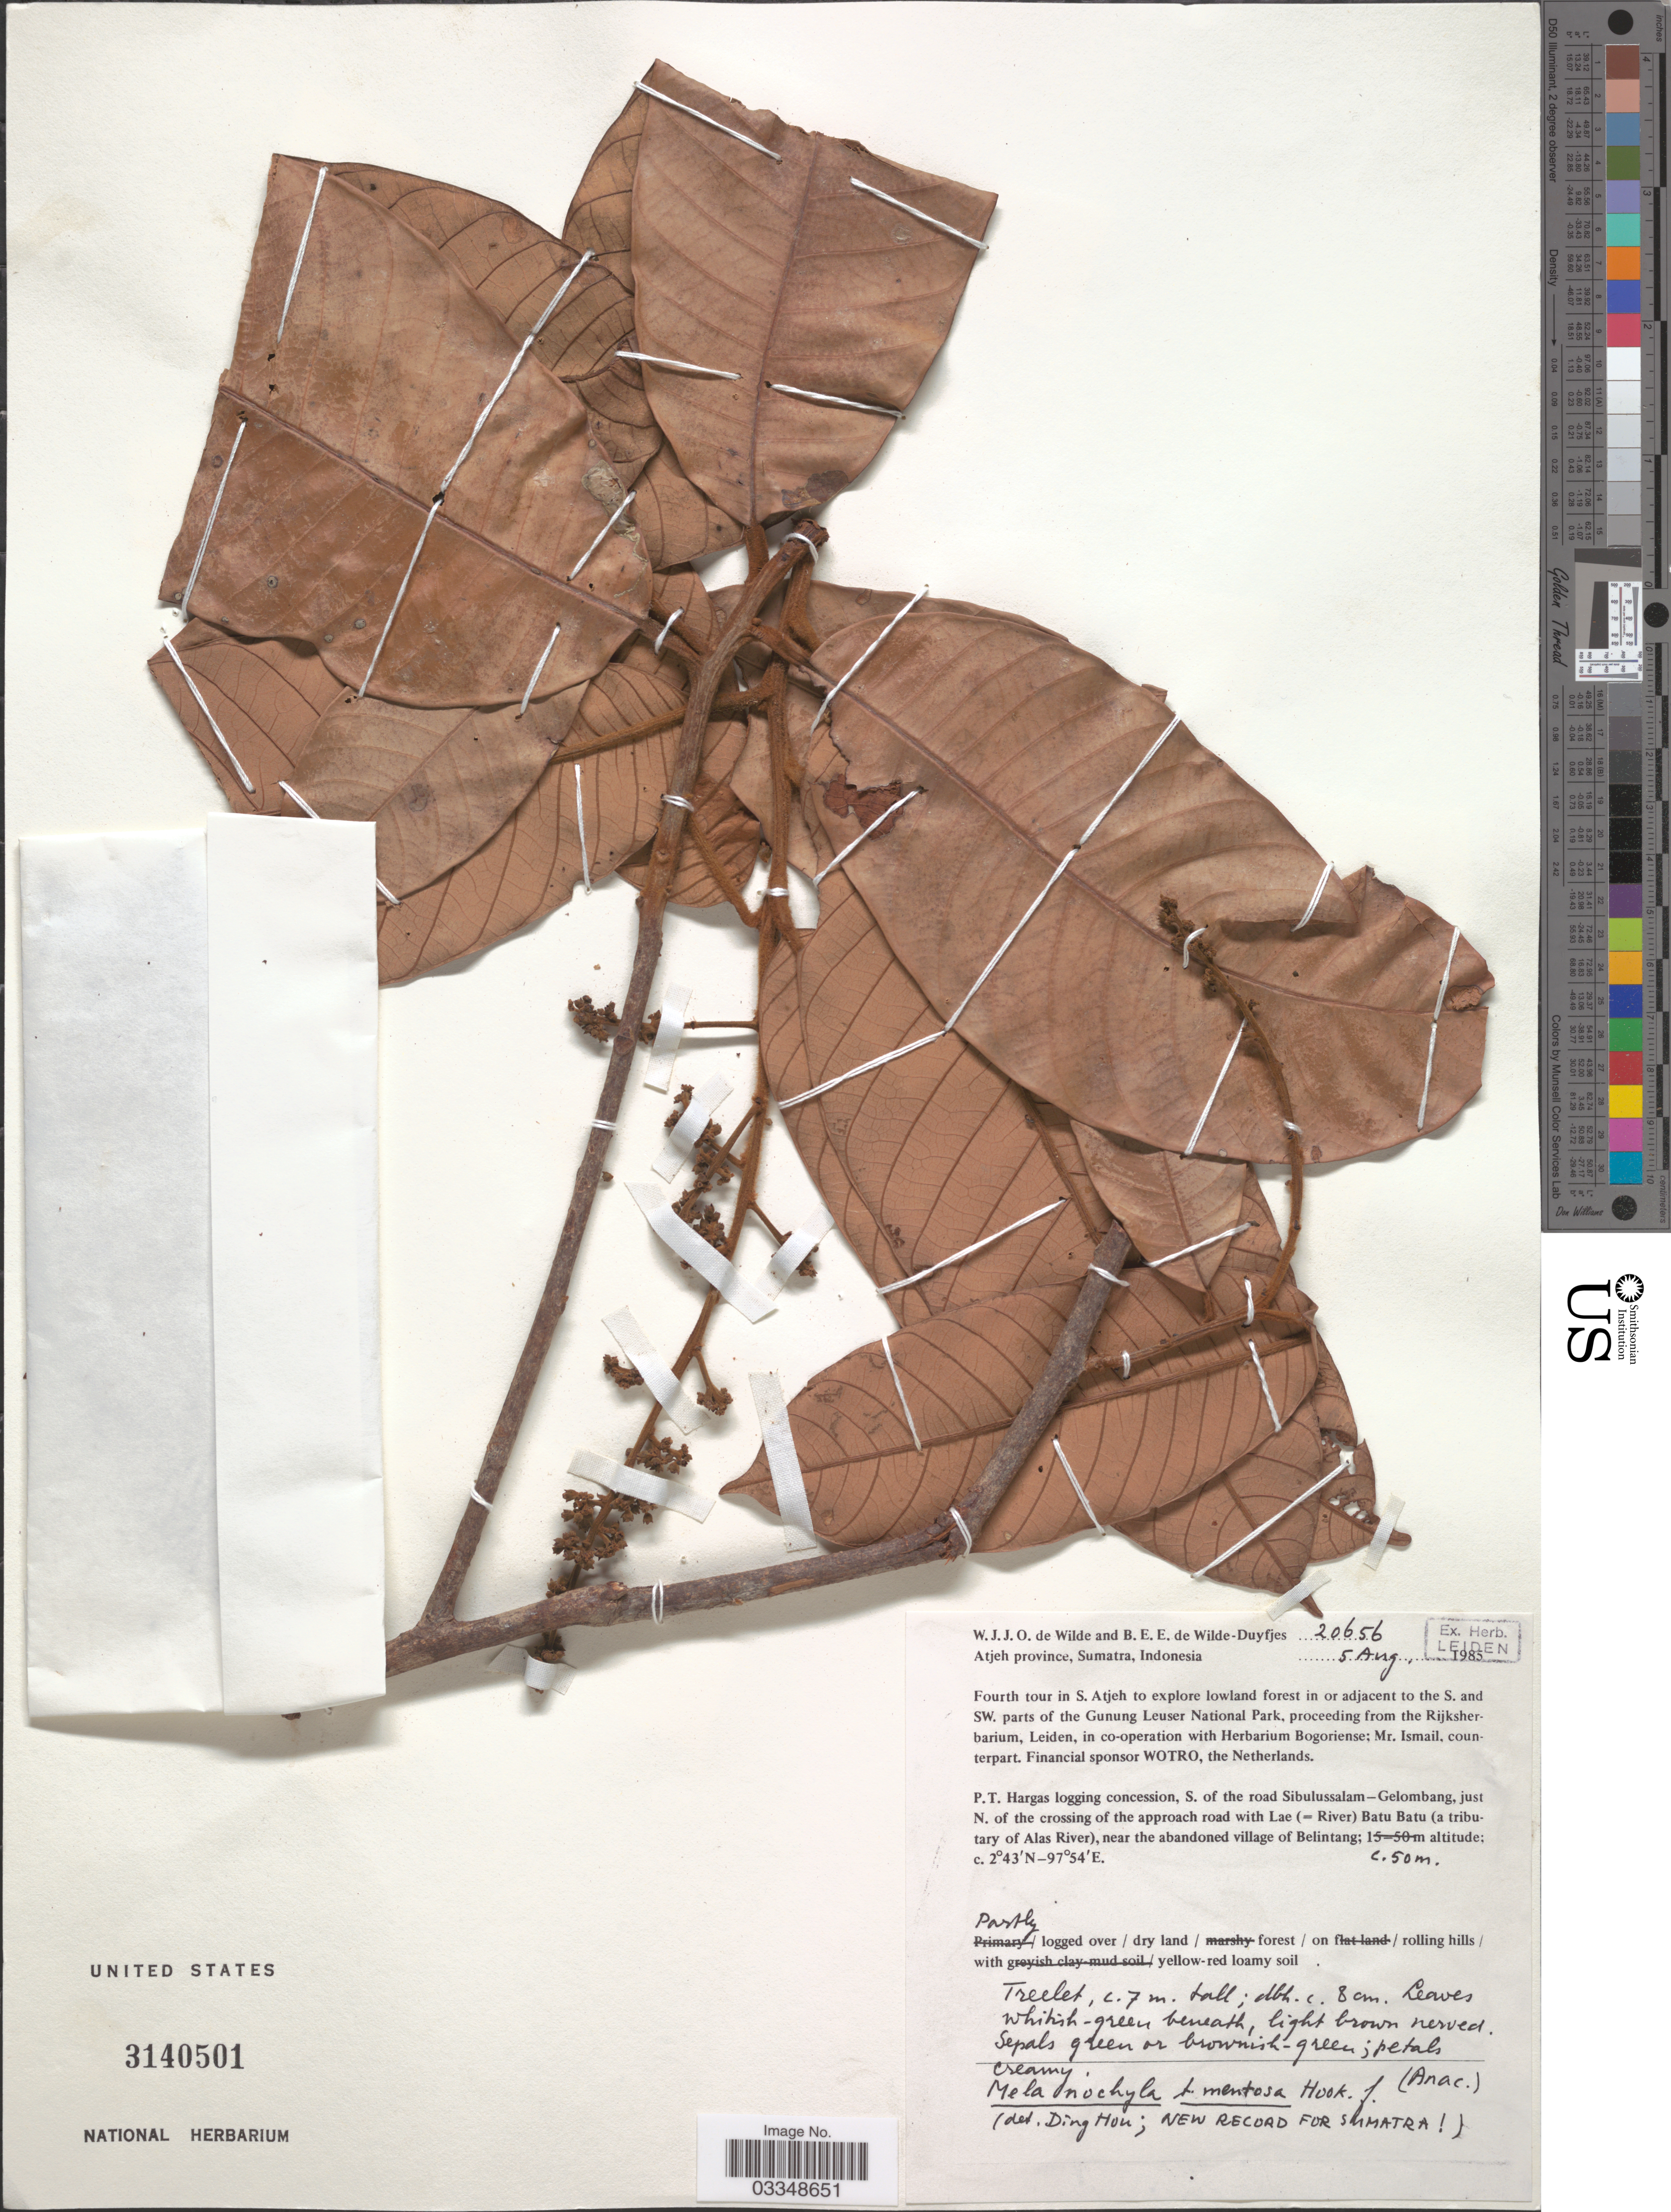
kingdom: Plantae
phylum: Tracheophyta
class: Magnoliopsida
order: Sapindales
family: Anacardiaceae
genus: Melanochyla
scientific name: Melanochyla tomentosa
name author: Hook. f.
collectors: W. J. de Wilde & B. E. de Wilde-Duyfjes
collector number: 20656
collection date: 1985-08-05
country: Indonesia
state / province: Sumatra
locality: Atjeh province. P.T. Hargas logging concession, S. of the road Sibulussalam-Gelombang, just N. of the crossing of the approach road with Lae (=River) Batu Batu (a tributary of Alas River), near the abandoned village of Belintang.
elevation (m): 50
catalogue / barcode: US 3140501